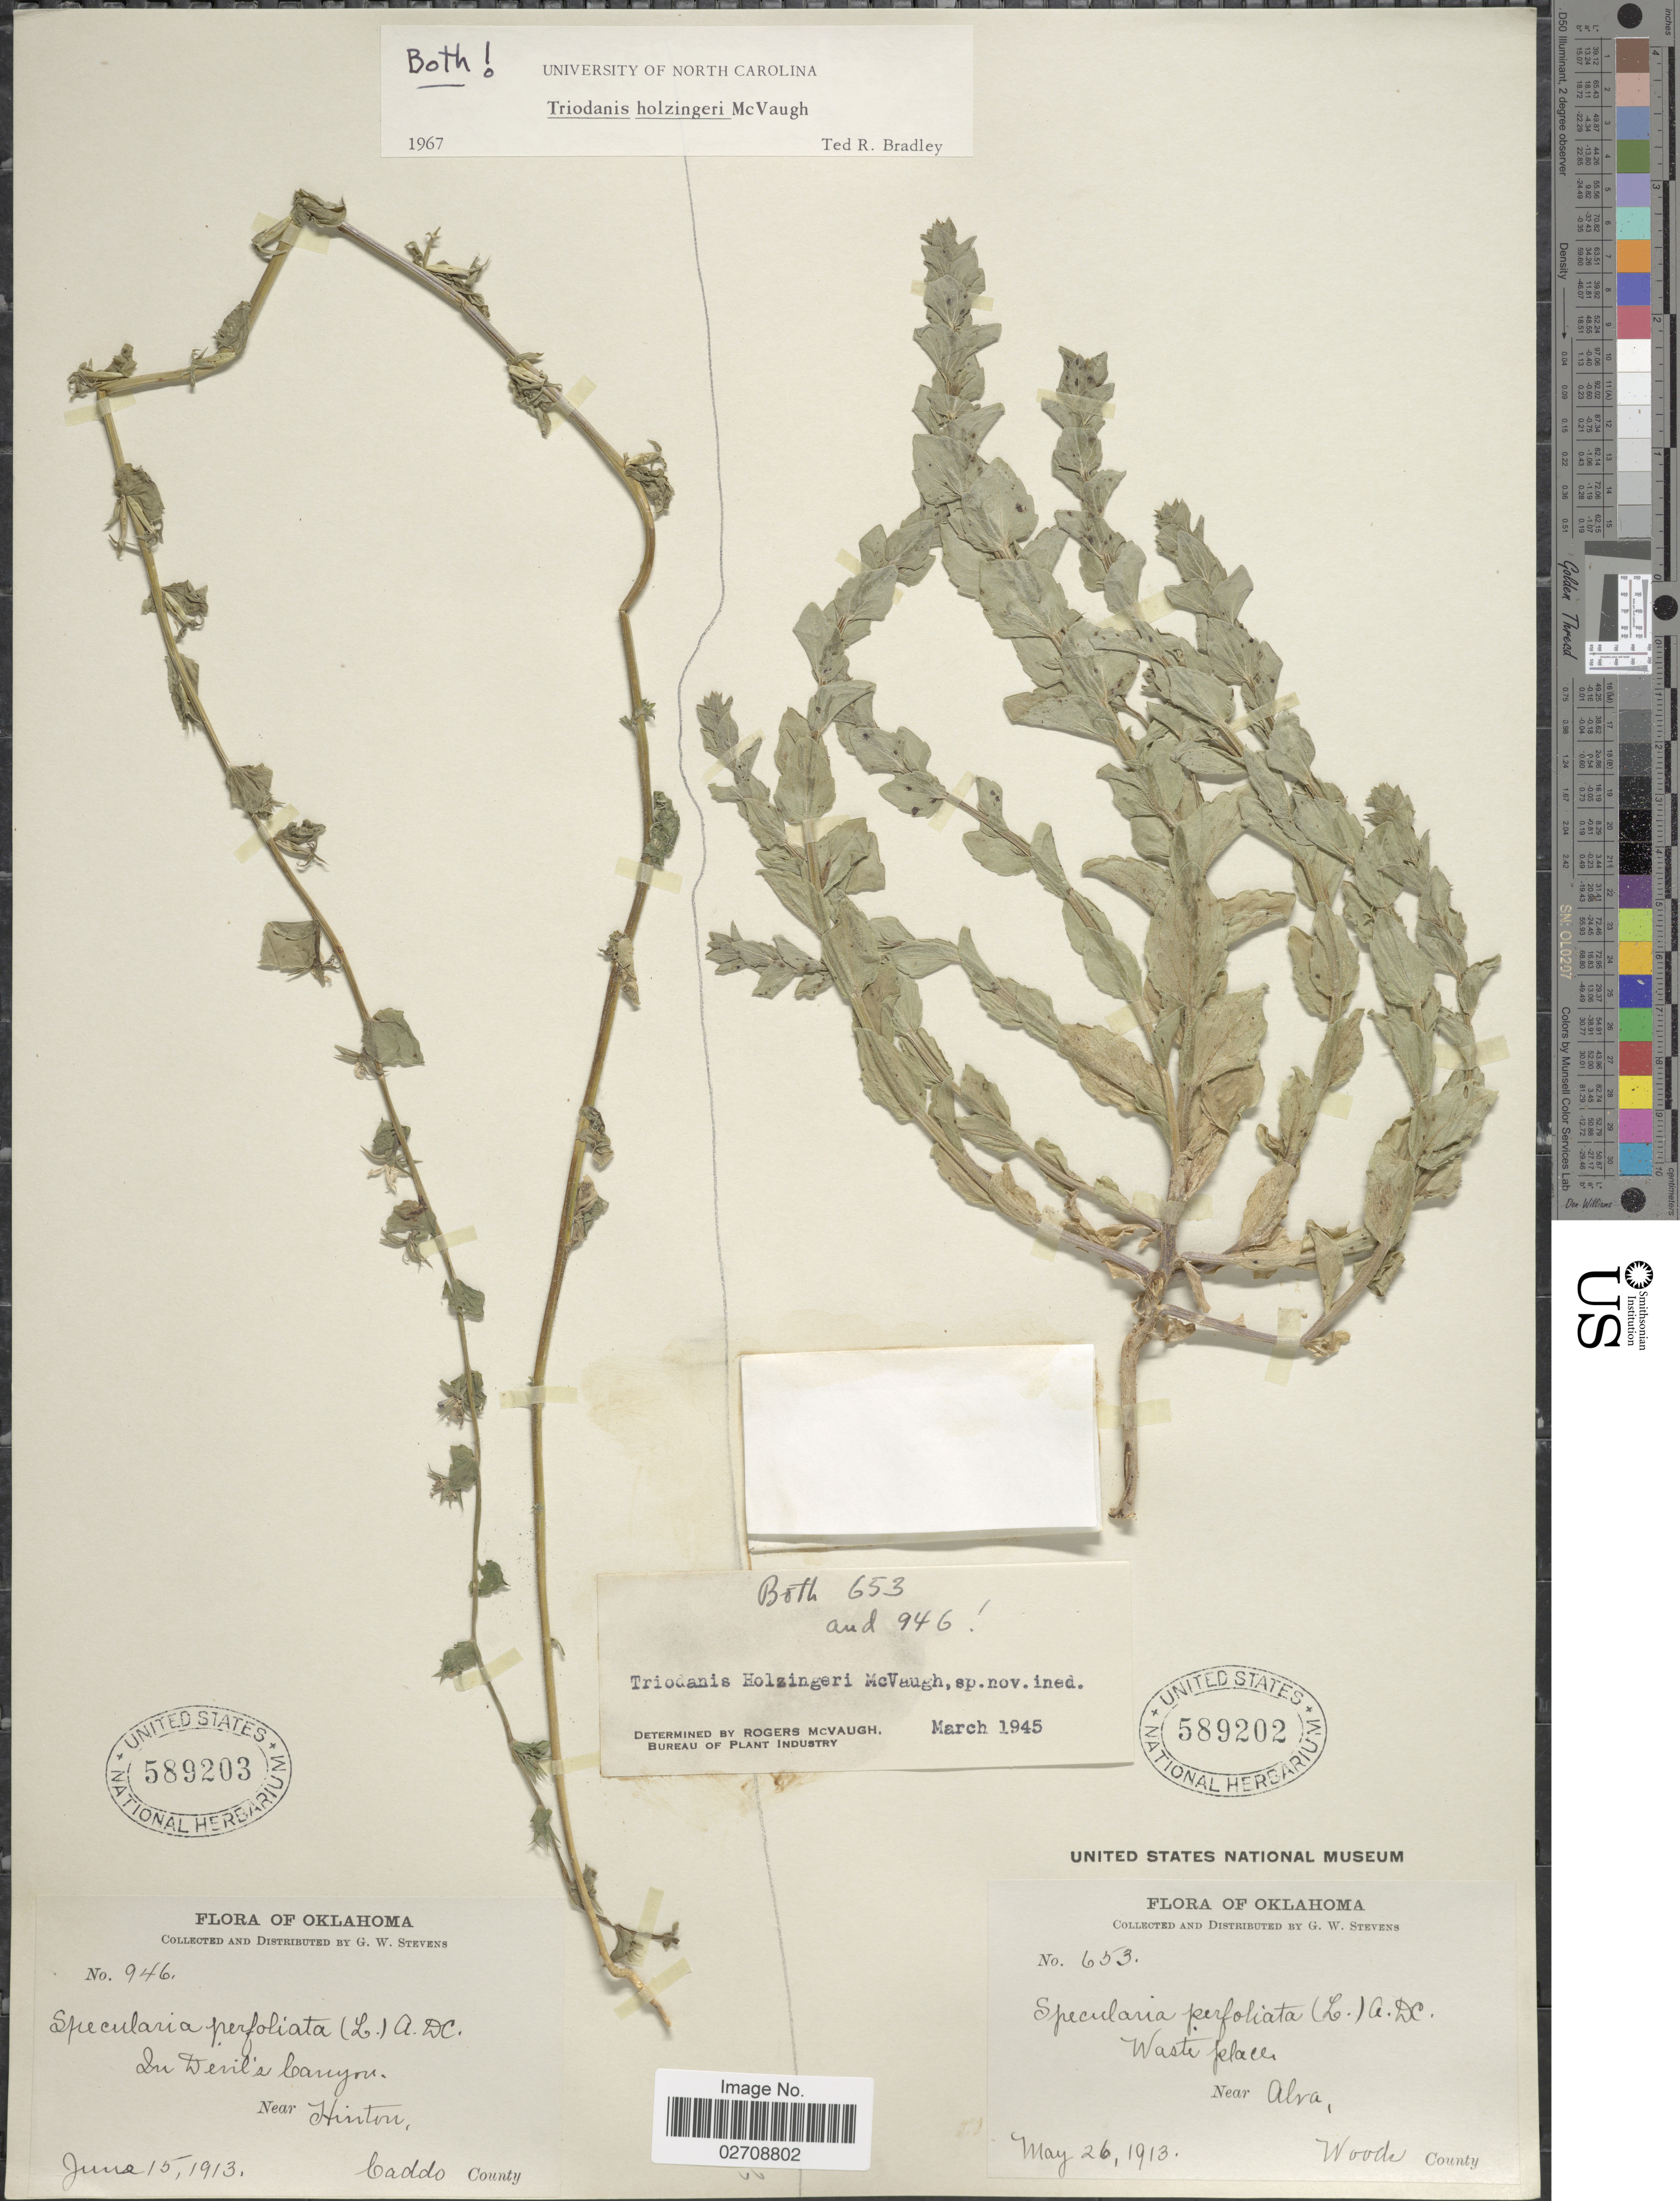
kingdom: Plantae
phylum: Tracheophyta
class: Magnoliopsida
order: Asterales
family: Campanulaceae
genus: Triodanis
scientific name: Triodanis holzingeri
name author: McVaugh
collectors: G. W. Stevens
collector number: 653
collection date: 1913-05-26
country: United States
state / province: Oklahoma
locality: Waste places, near Alva, Woods County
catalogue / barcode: US 589202